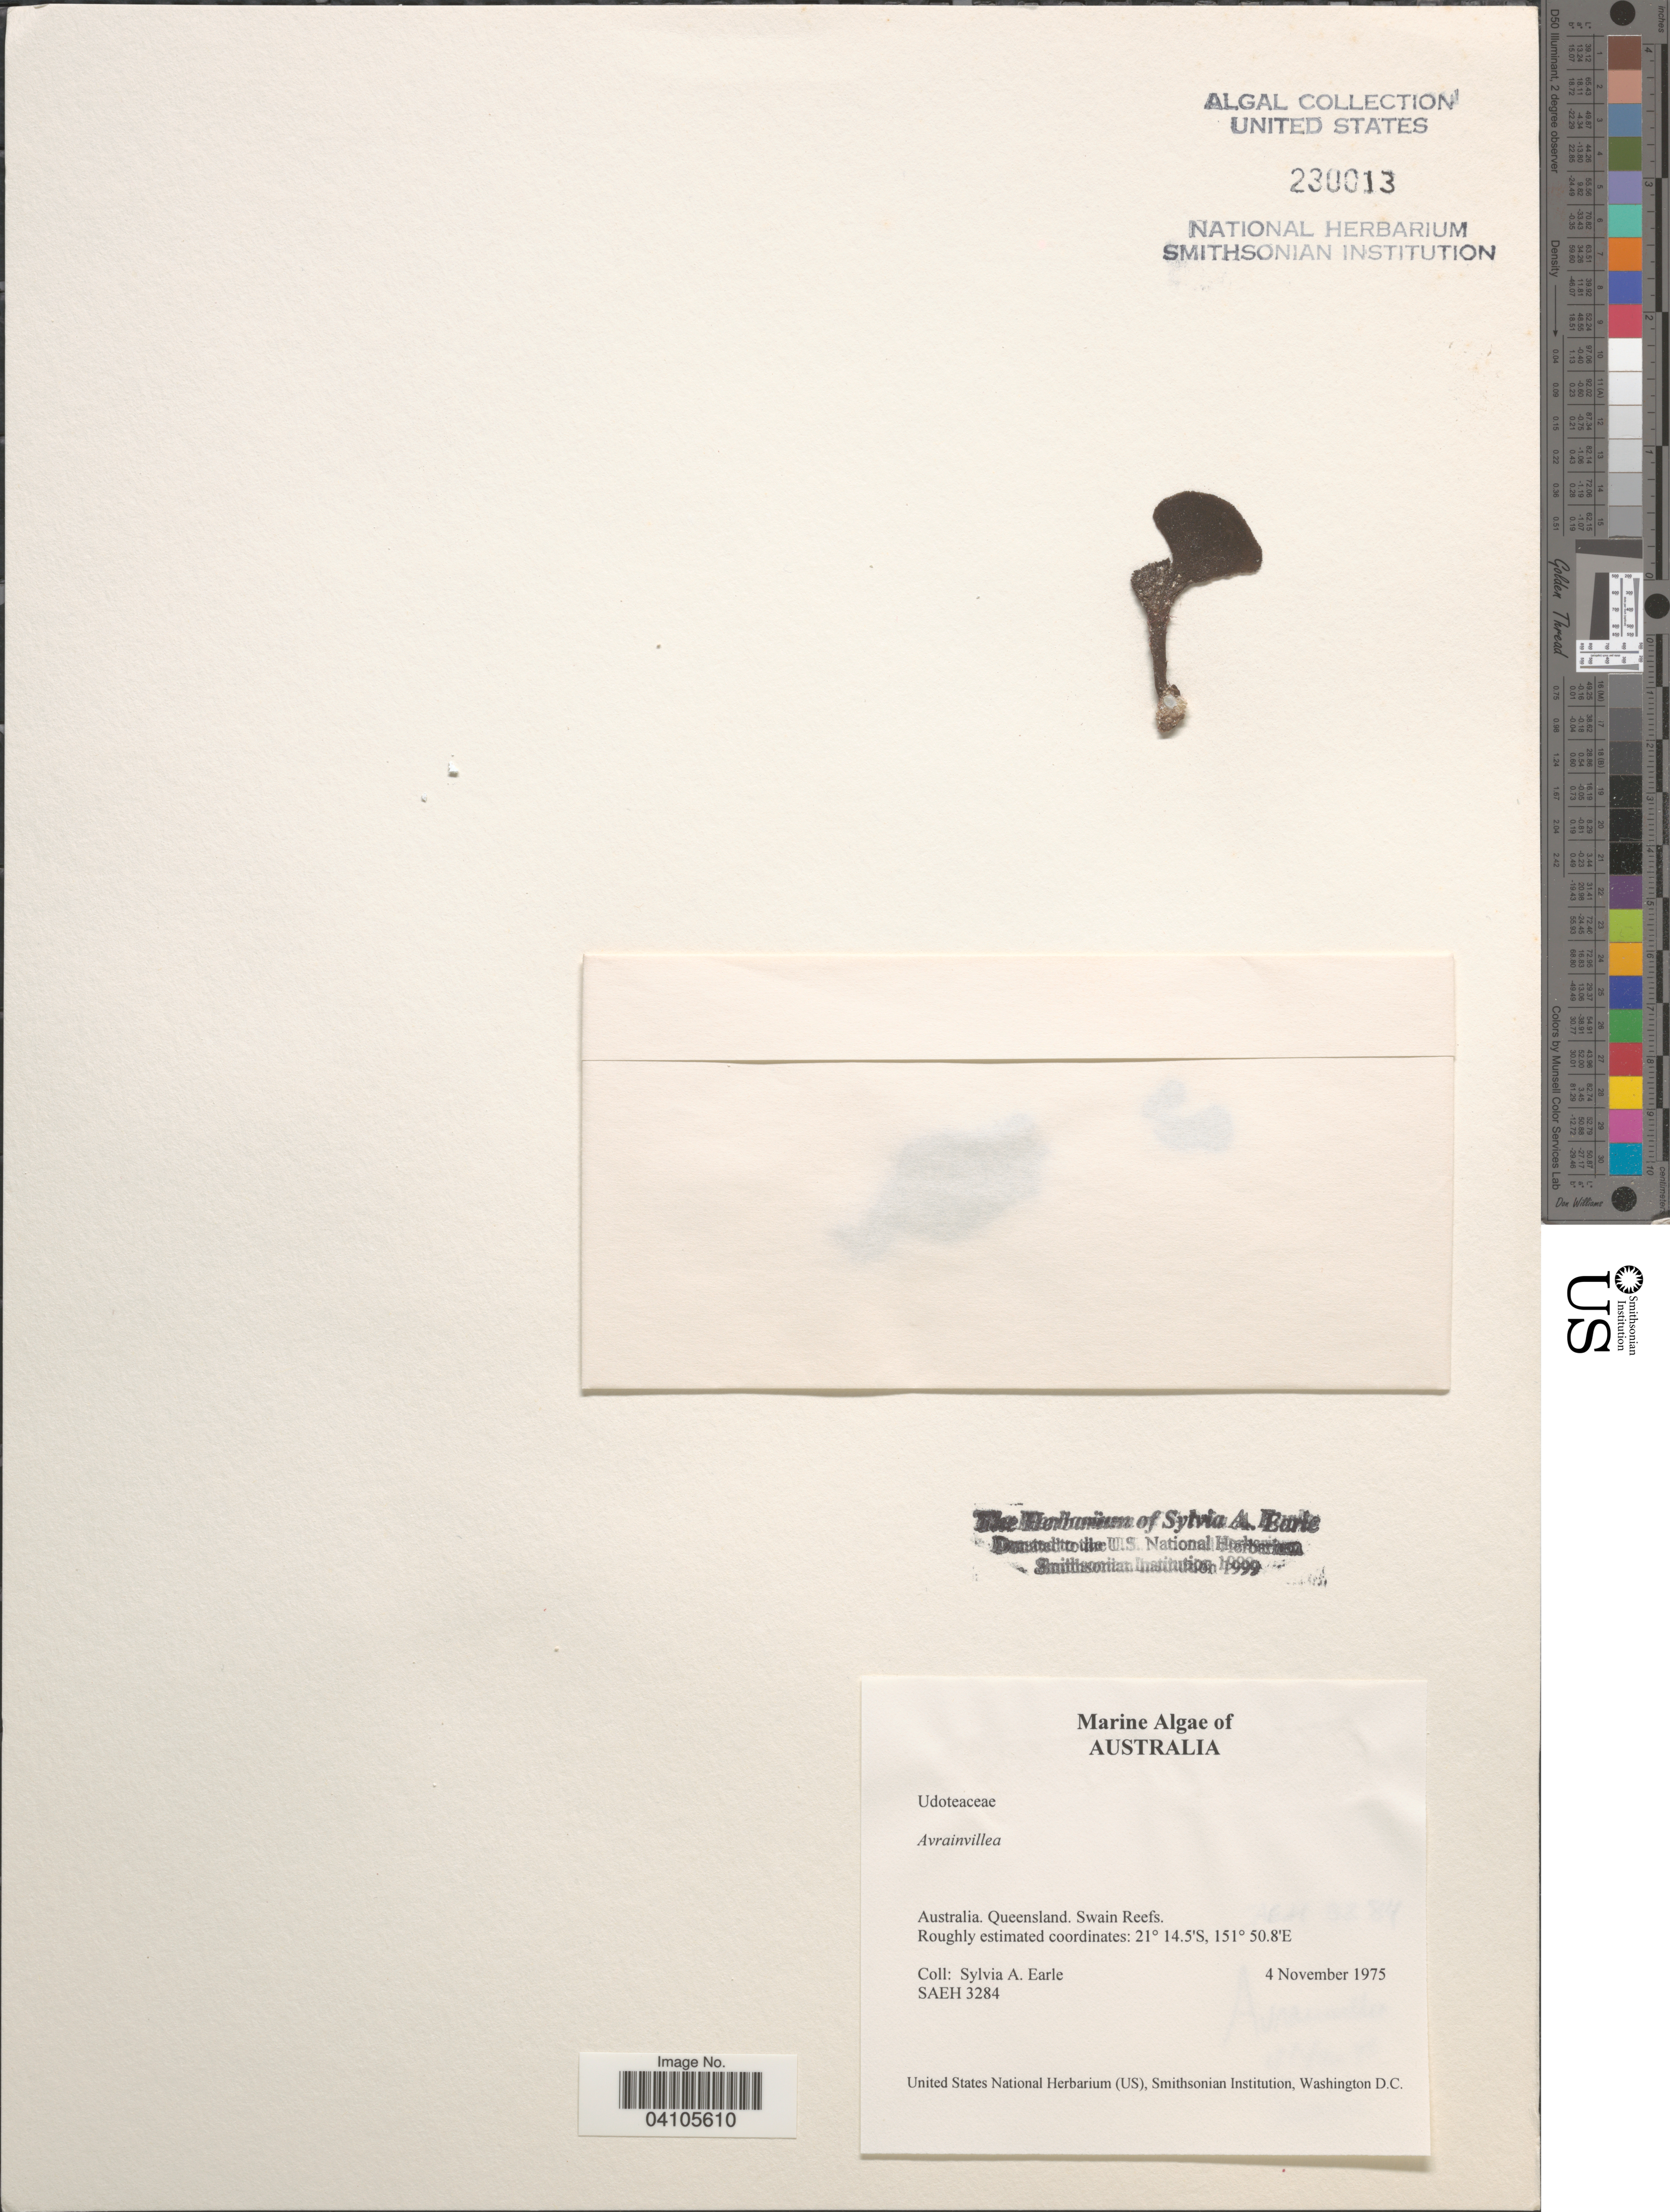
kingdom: Plantae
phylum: Chlorophyta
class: Ulvophyceae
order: Bryopsidales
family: Dichotomosiphonaceae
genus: Avrainvillea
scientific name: Avrainvillea sp.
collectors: S. A. Earle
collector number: SAEH 3284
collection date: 1975-11-04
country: Australia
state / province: Queensland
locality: Swain Reefs.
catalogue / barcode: US 230013